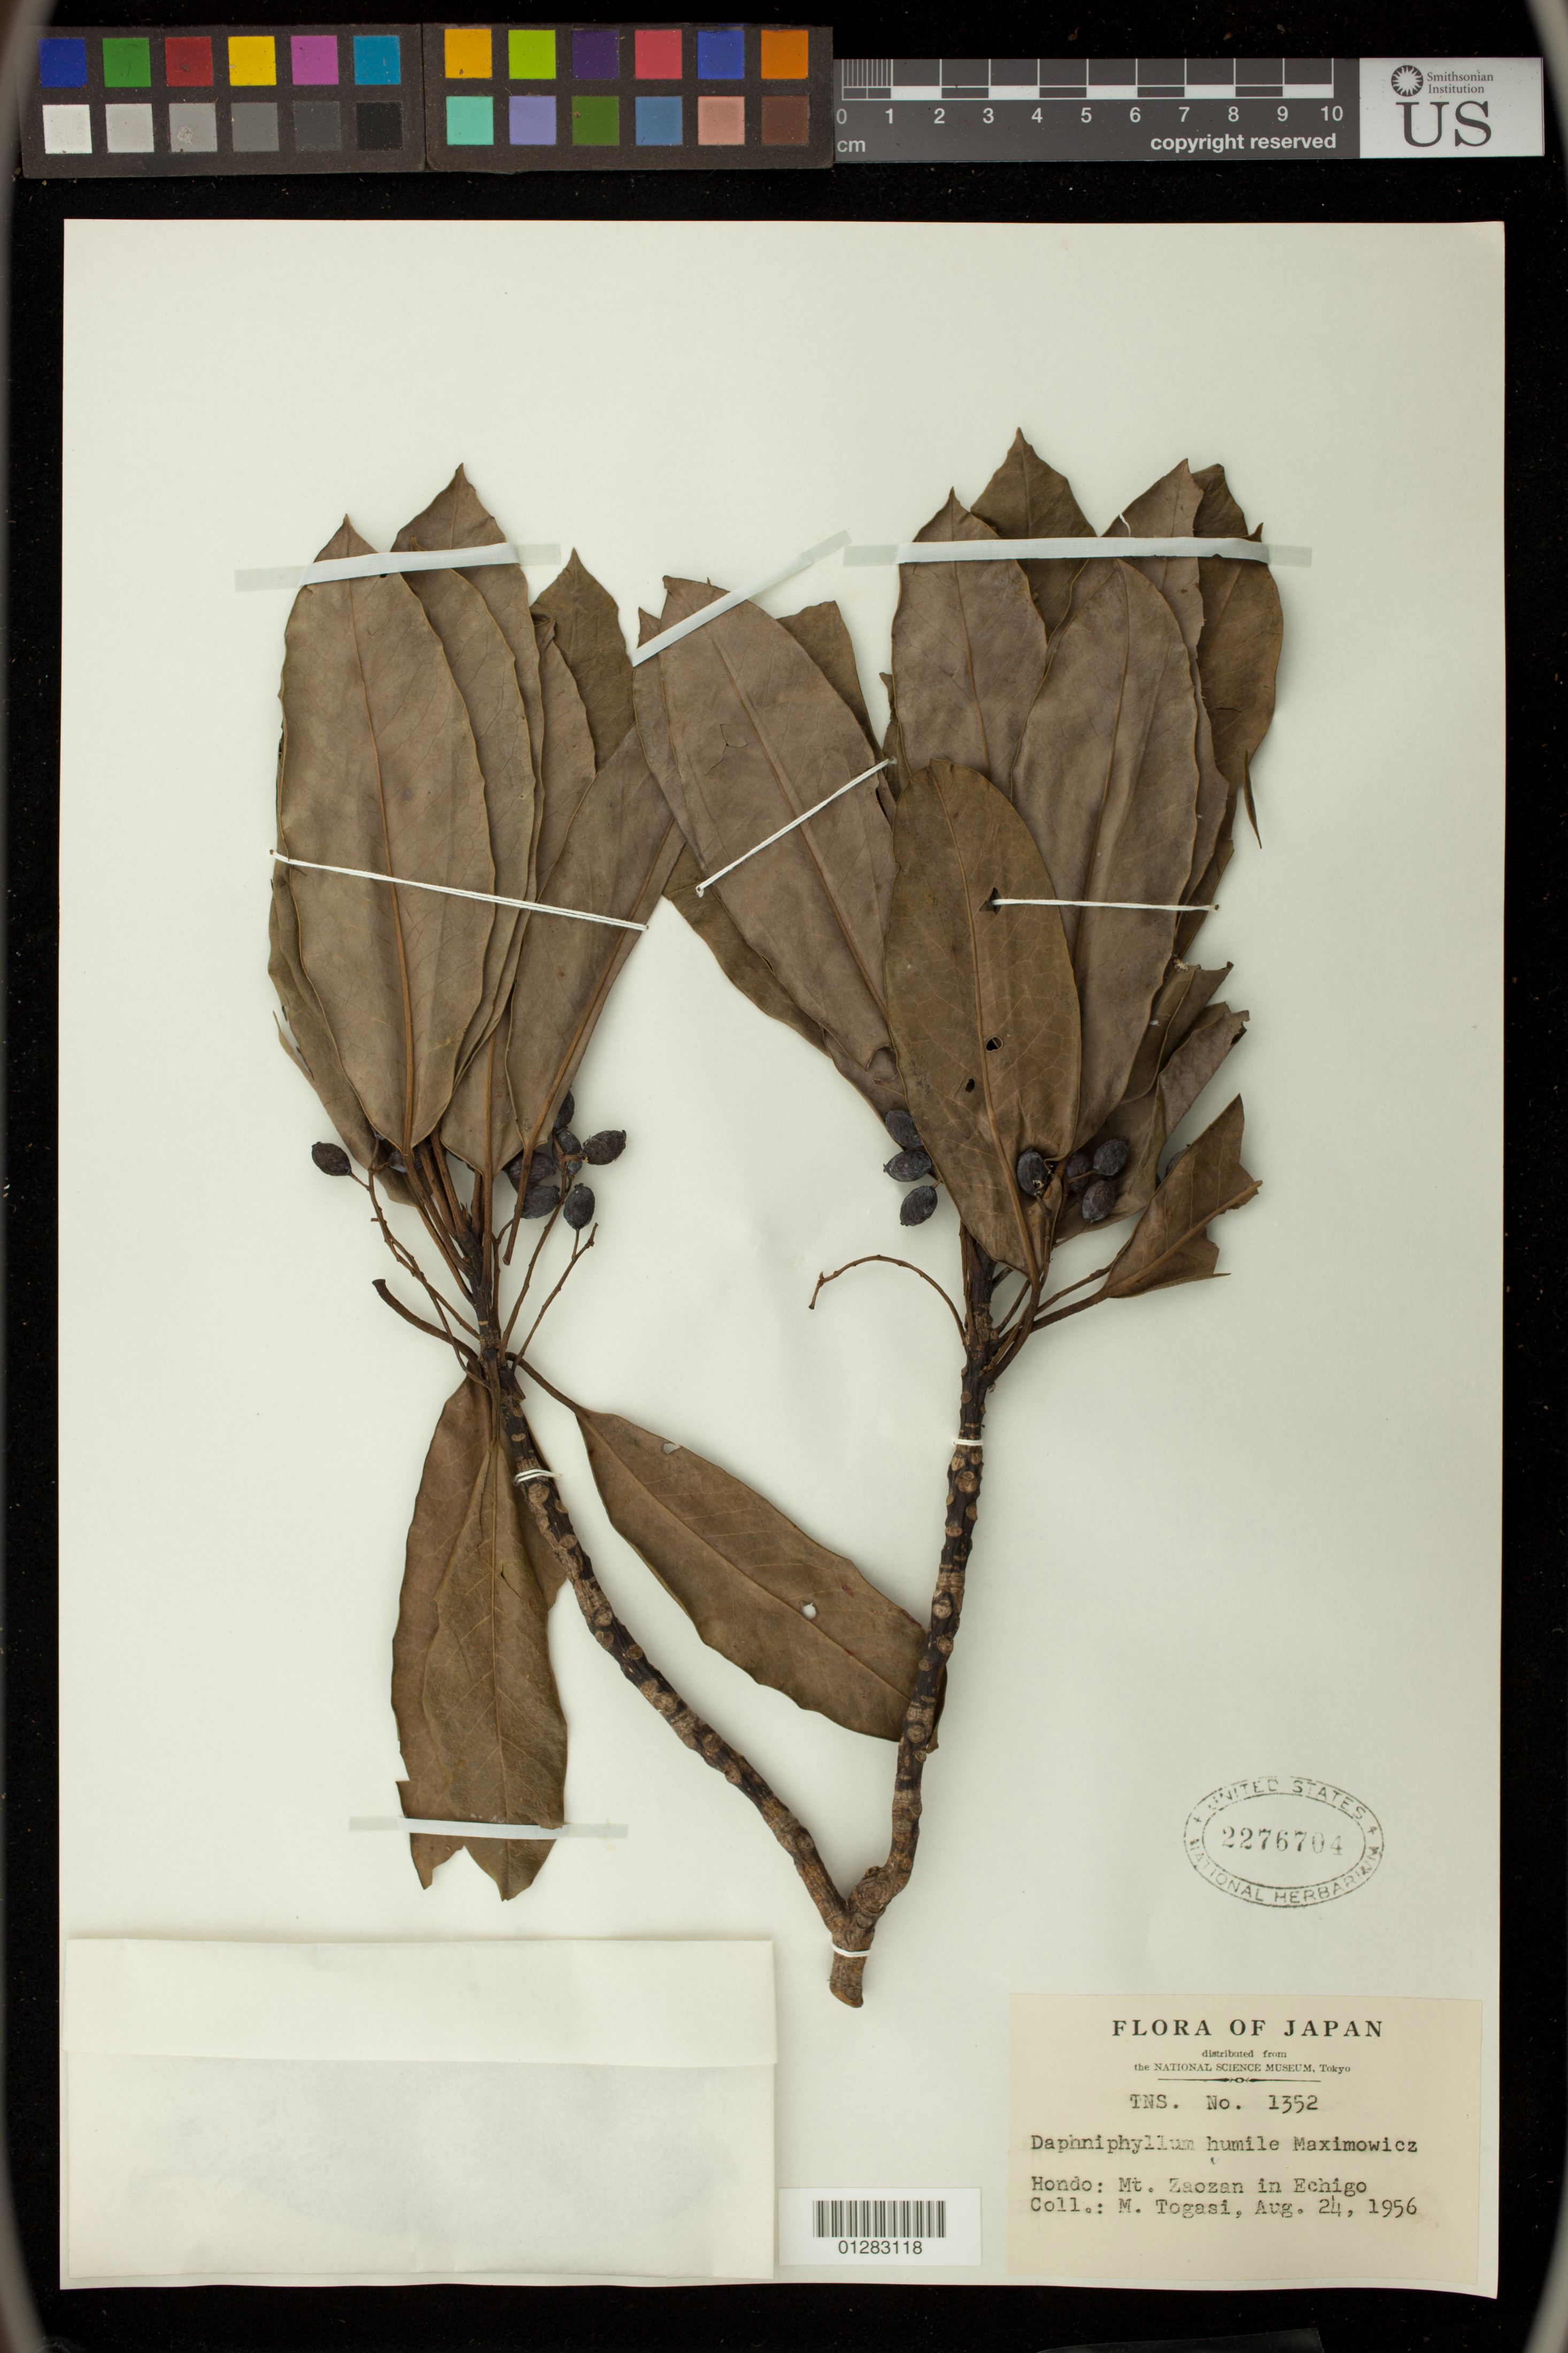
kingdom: Plantae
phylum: Tracheophyta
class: Magnoliopsida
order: Saxifragales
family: Daphniphyllaceae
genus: Daphniphyllum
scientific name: Daphniphyllum himalayense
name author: (Benth.) Müll. Arg.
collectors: M. Togasi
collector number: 1352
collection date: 1956-08-24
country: Japan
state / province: Kumamoto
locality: Hondo: Myt. Zaozan in Echigo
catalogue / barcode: US 2276704